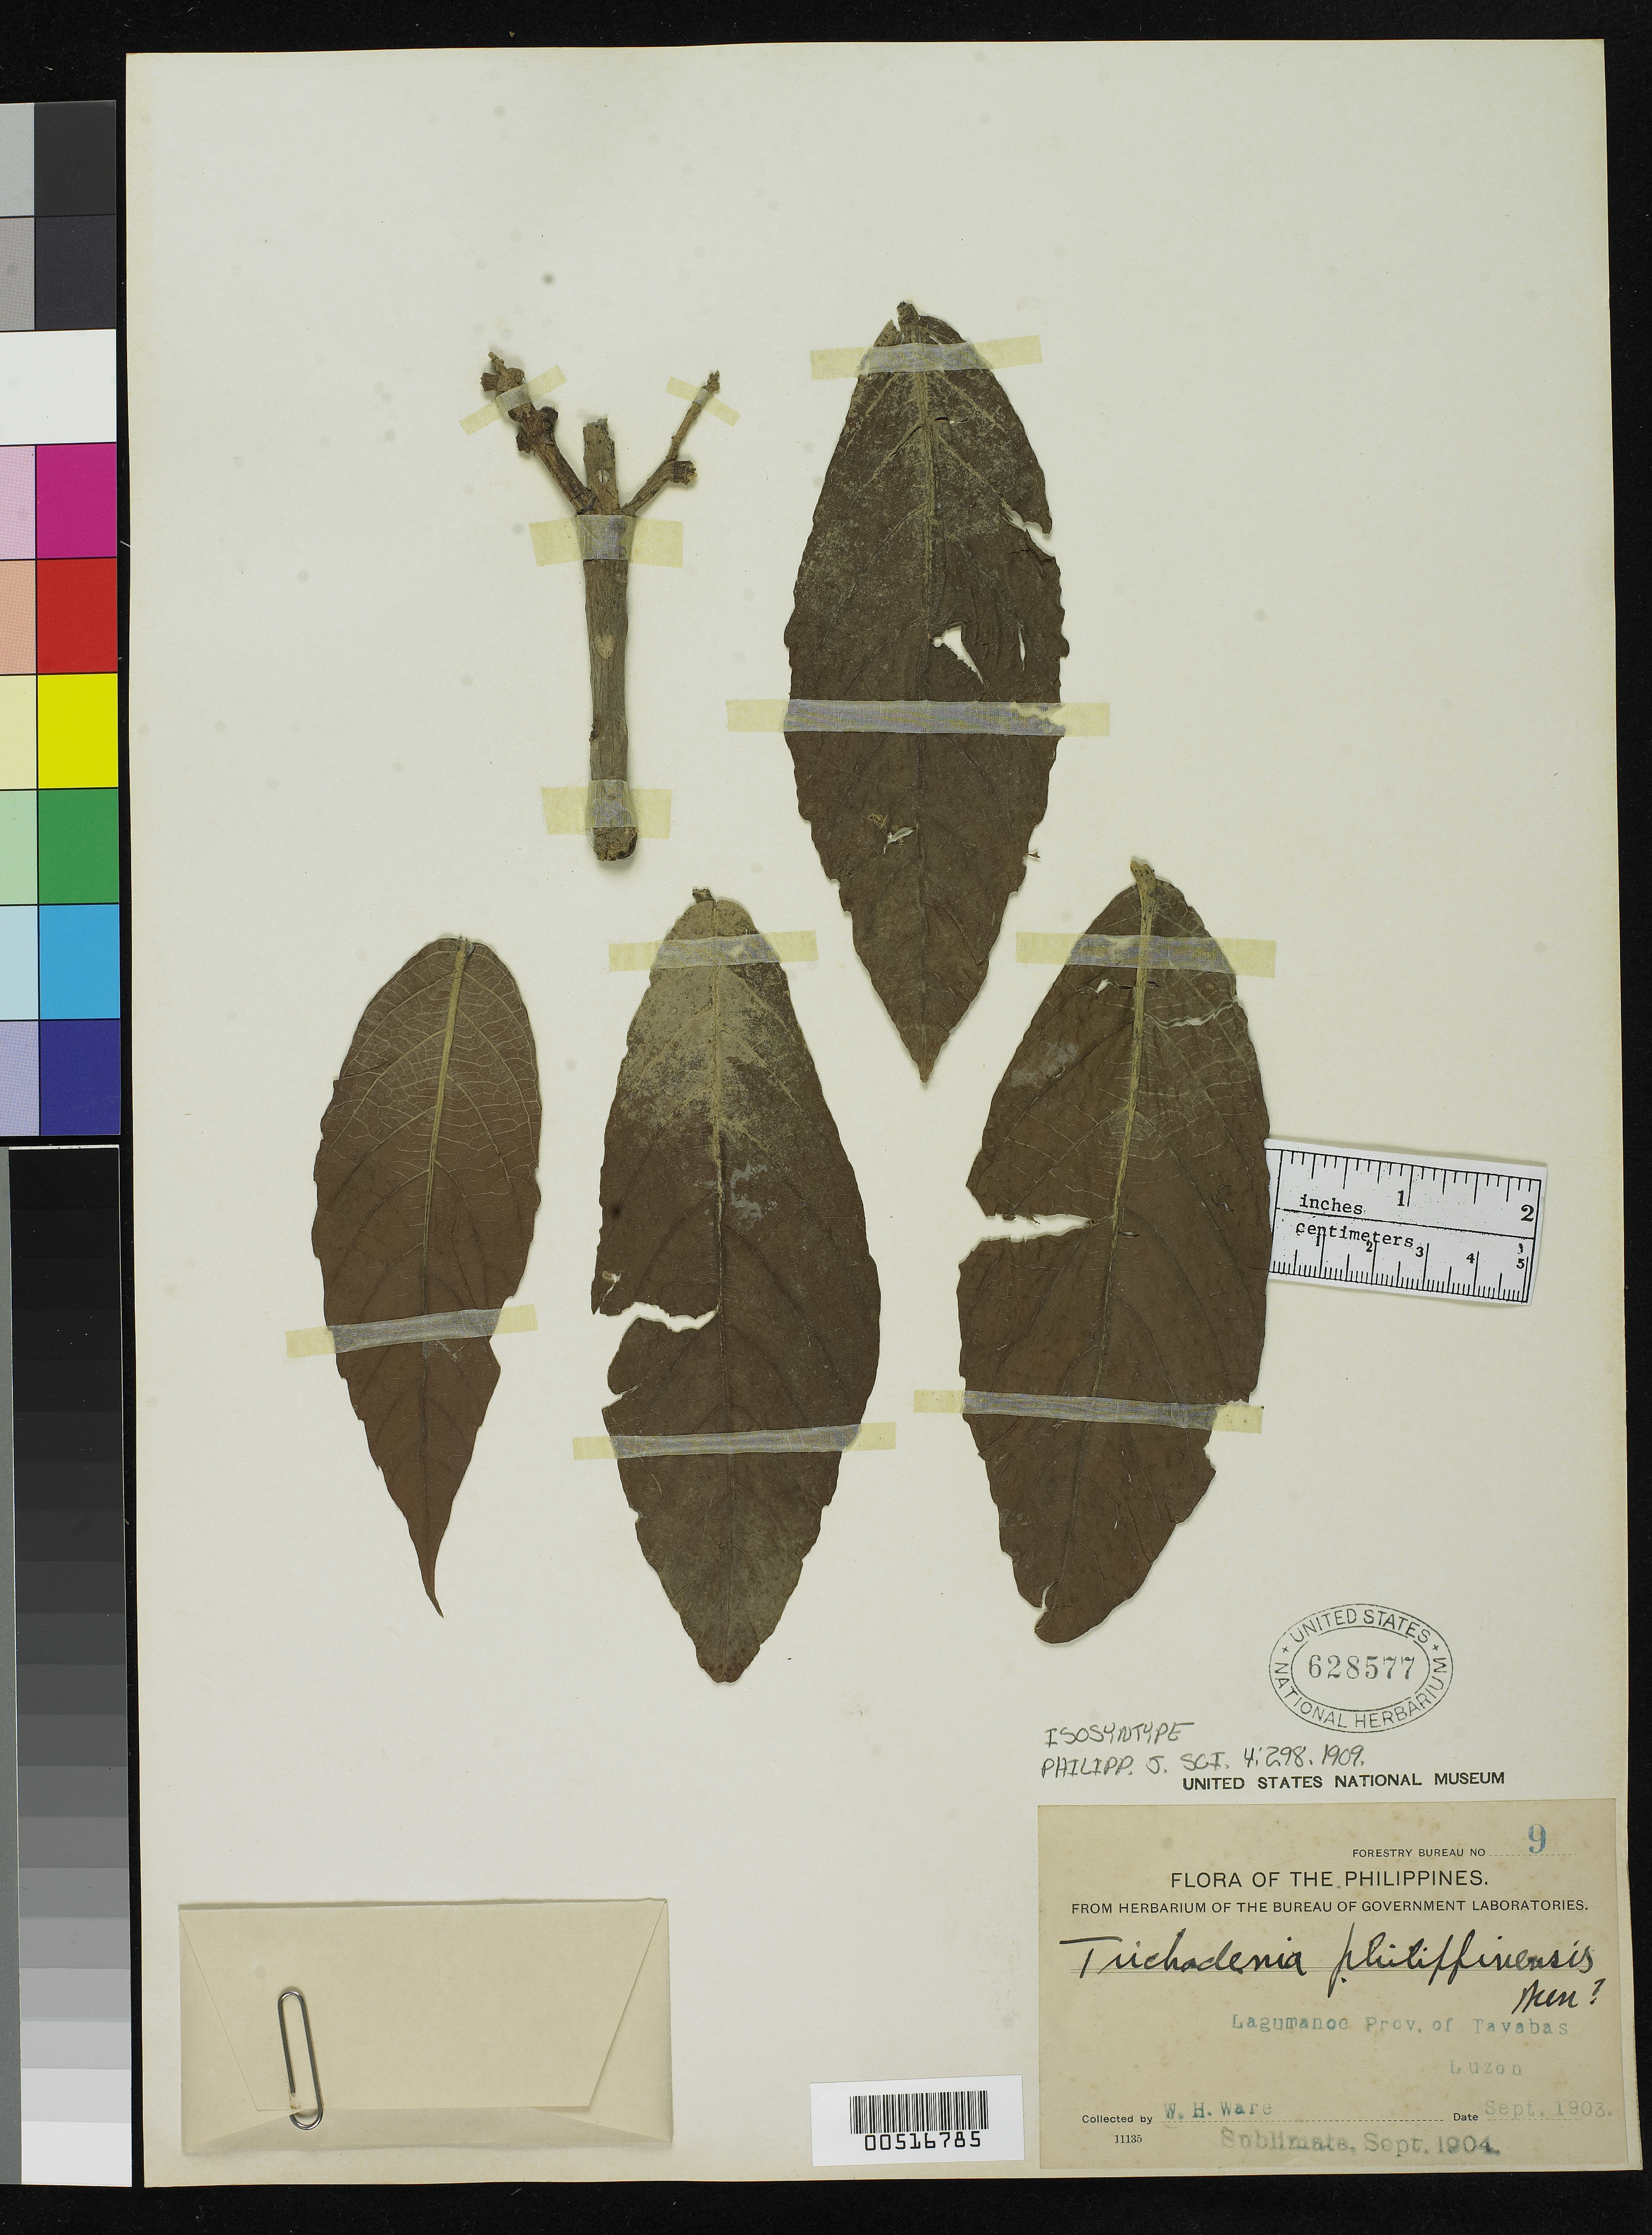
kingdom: Plantae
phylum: Tracheophyta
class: Magnoliopsida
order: Malpighiales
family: Achariaceae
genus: Trichadenia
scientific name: Trichadenia philippinensis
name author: Merr.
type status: Isosyntype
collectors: W. Ware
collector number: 9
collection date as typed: Sep 1903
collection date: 1903-09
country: Philippines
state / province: Calabarzon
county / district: Quezon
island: Luzon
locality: Lagumanoc.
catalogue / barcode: US 628577